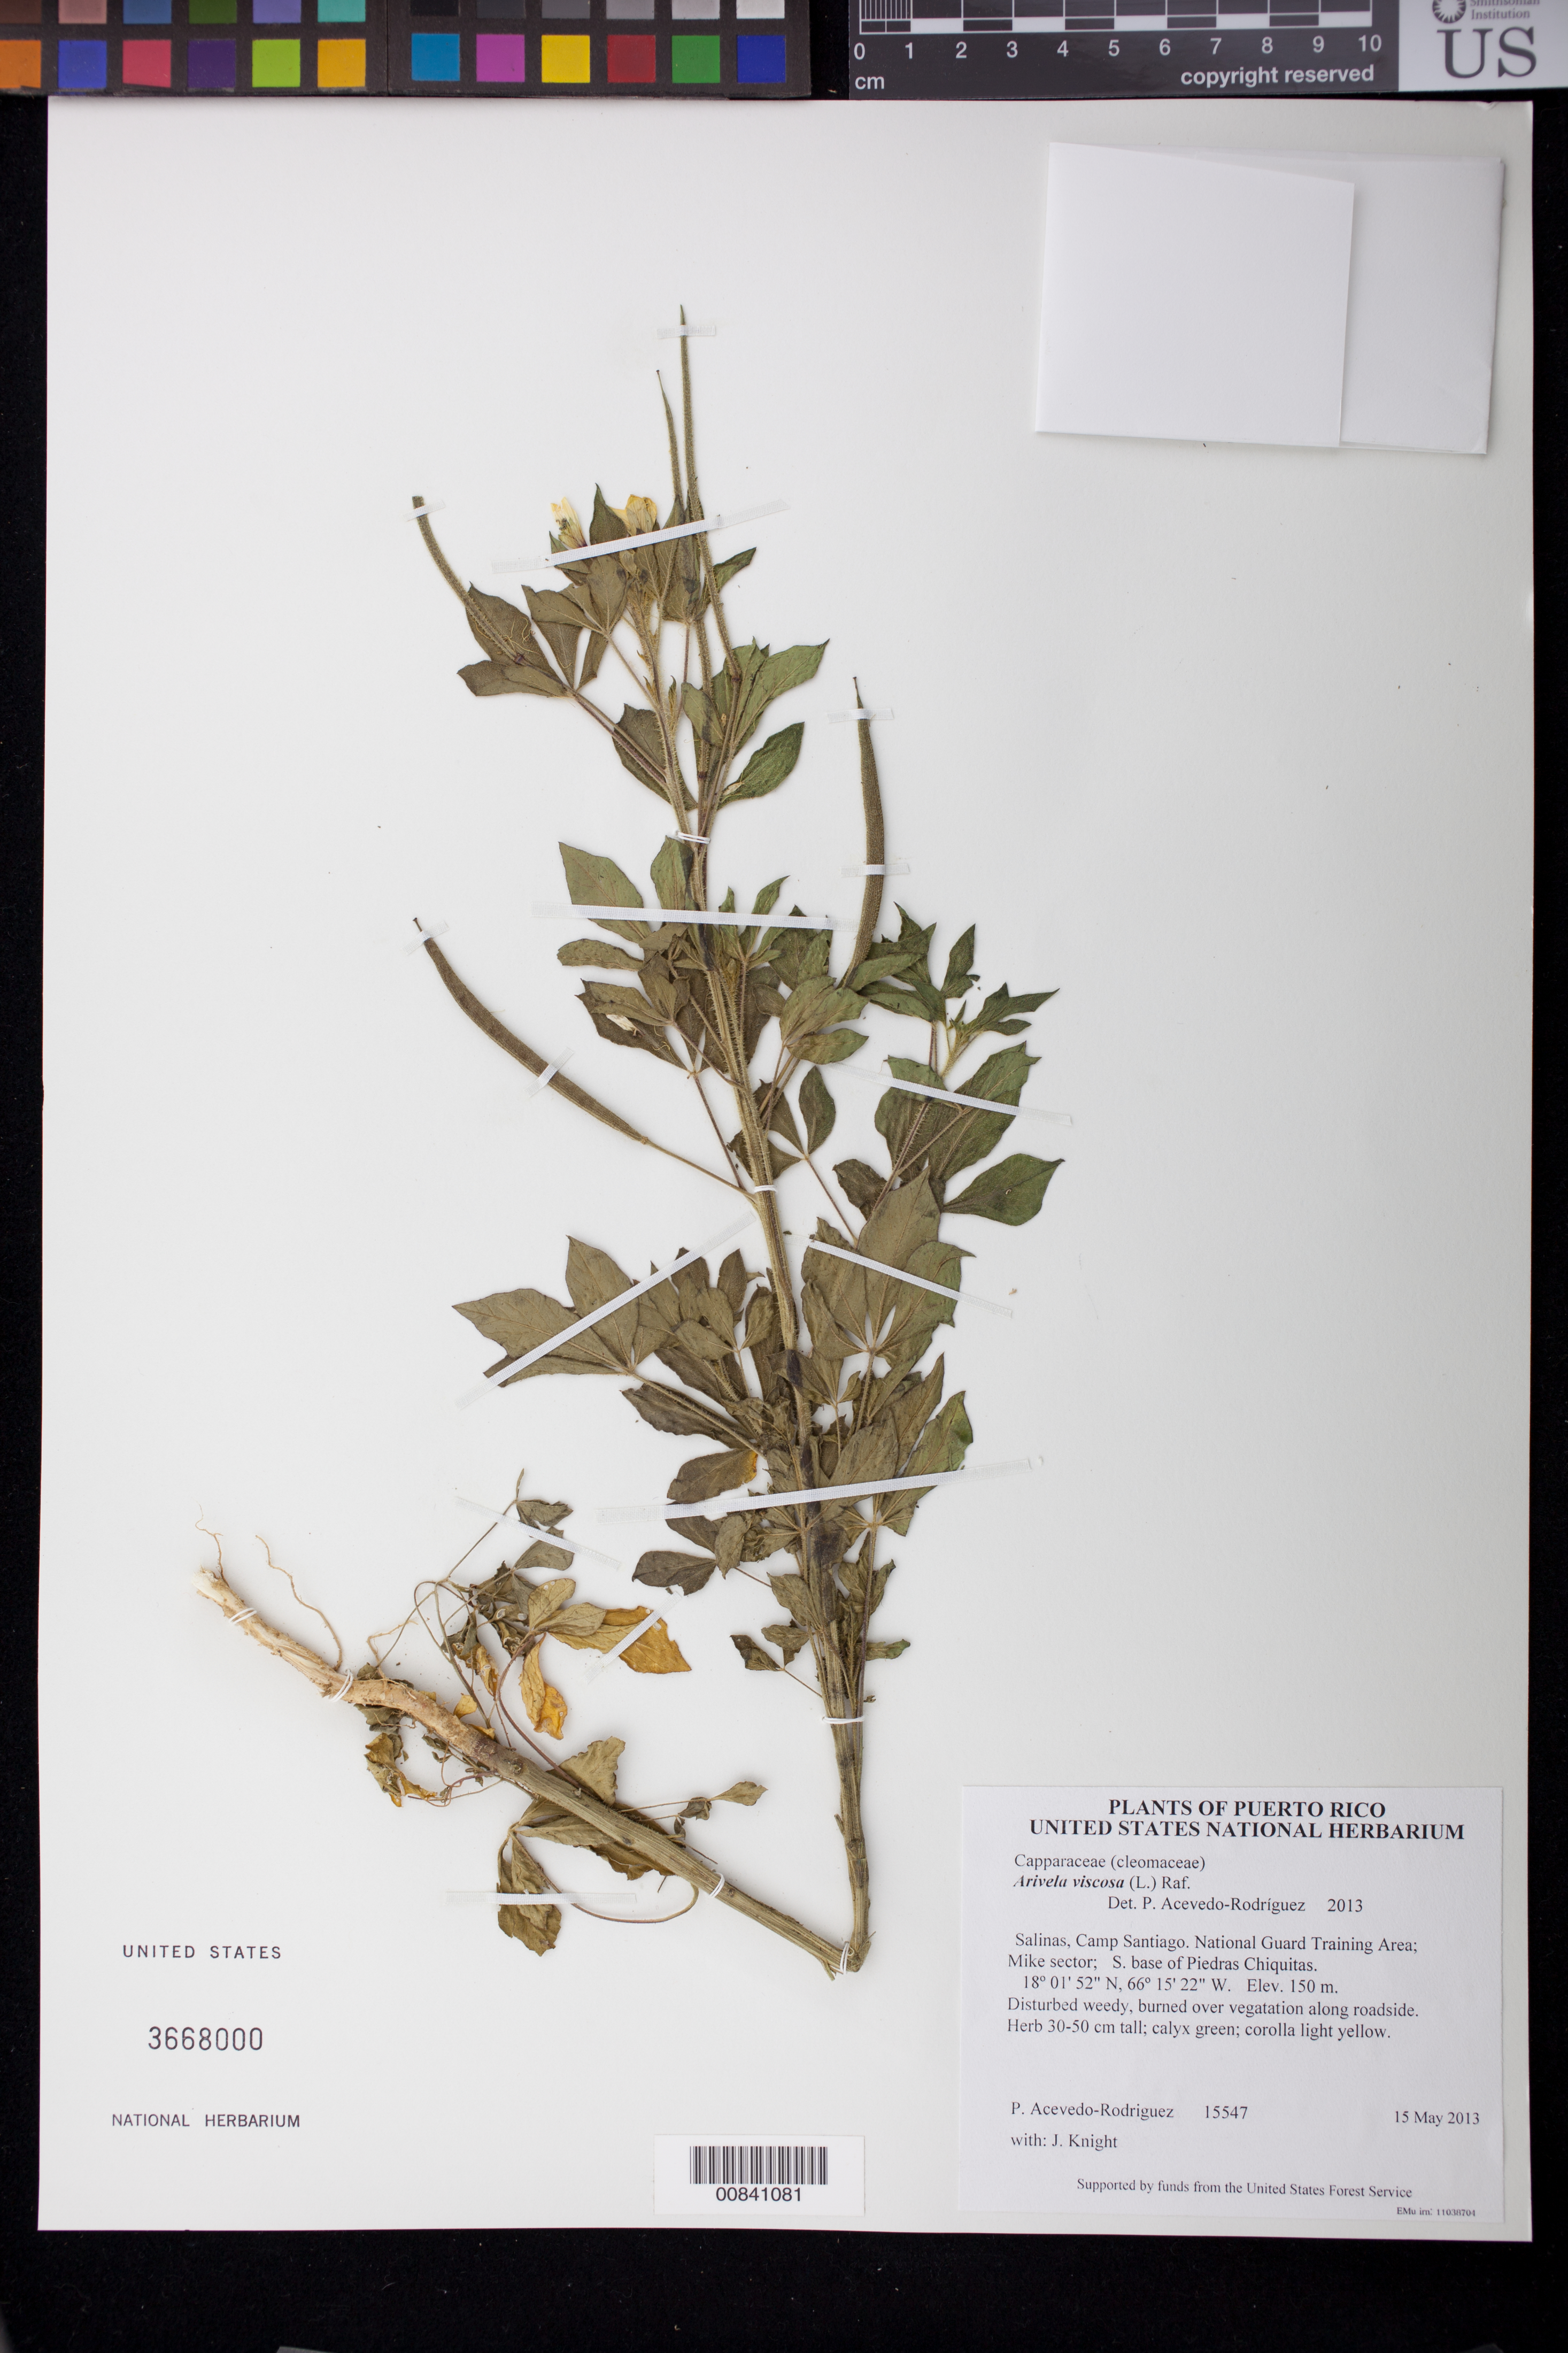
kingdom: Plantae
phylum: Tracheophyta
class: Magnoliopsida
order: Brassicales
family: Cleomaceae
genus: Arivela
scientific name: Arivela viscosa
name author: (L.) Raf.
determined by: Acevedo-Rodríguez, P., (BOT), Smithsonian Institution - National Museum of Natural History (UNITED STATES)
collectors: P. Acevedo-Rodr. & J. Knight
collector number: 15547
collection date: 2013-05-15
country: Puerto Rico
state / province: Salinas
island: Puerto Rico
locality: Camp Santiago. National Guard Training Area; Mike sector; S. base of Piedras Chiquitas.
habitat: Disturbed weedy, burned over vegatation along roadside.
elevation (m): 150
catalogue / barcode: US 3668000